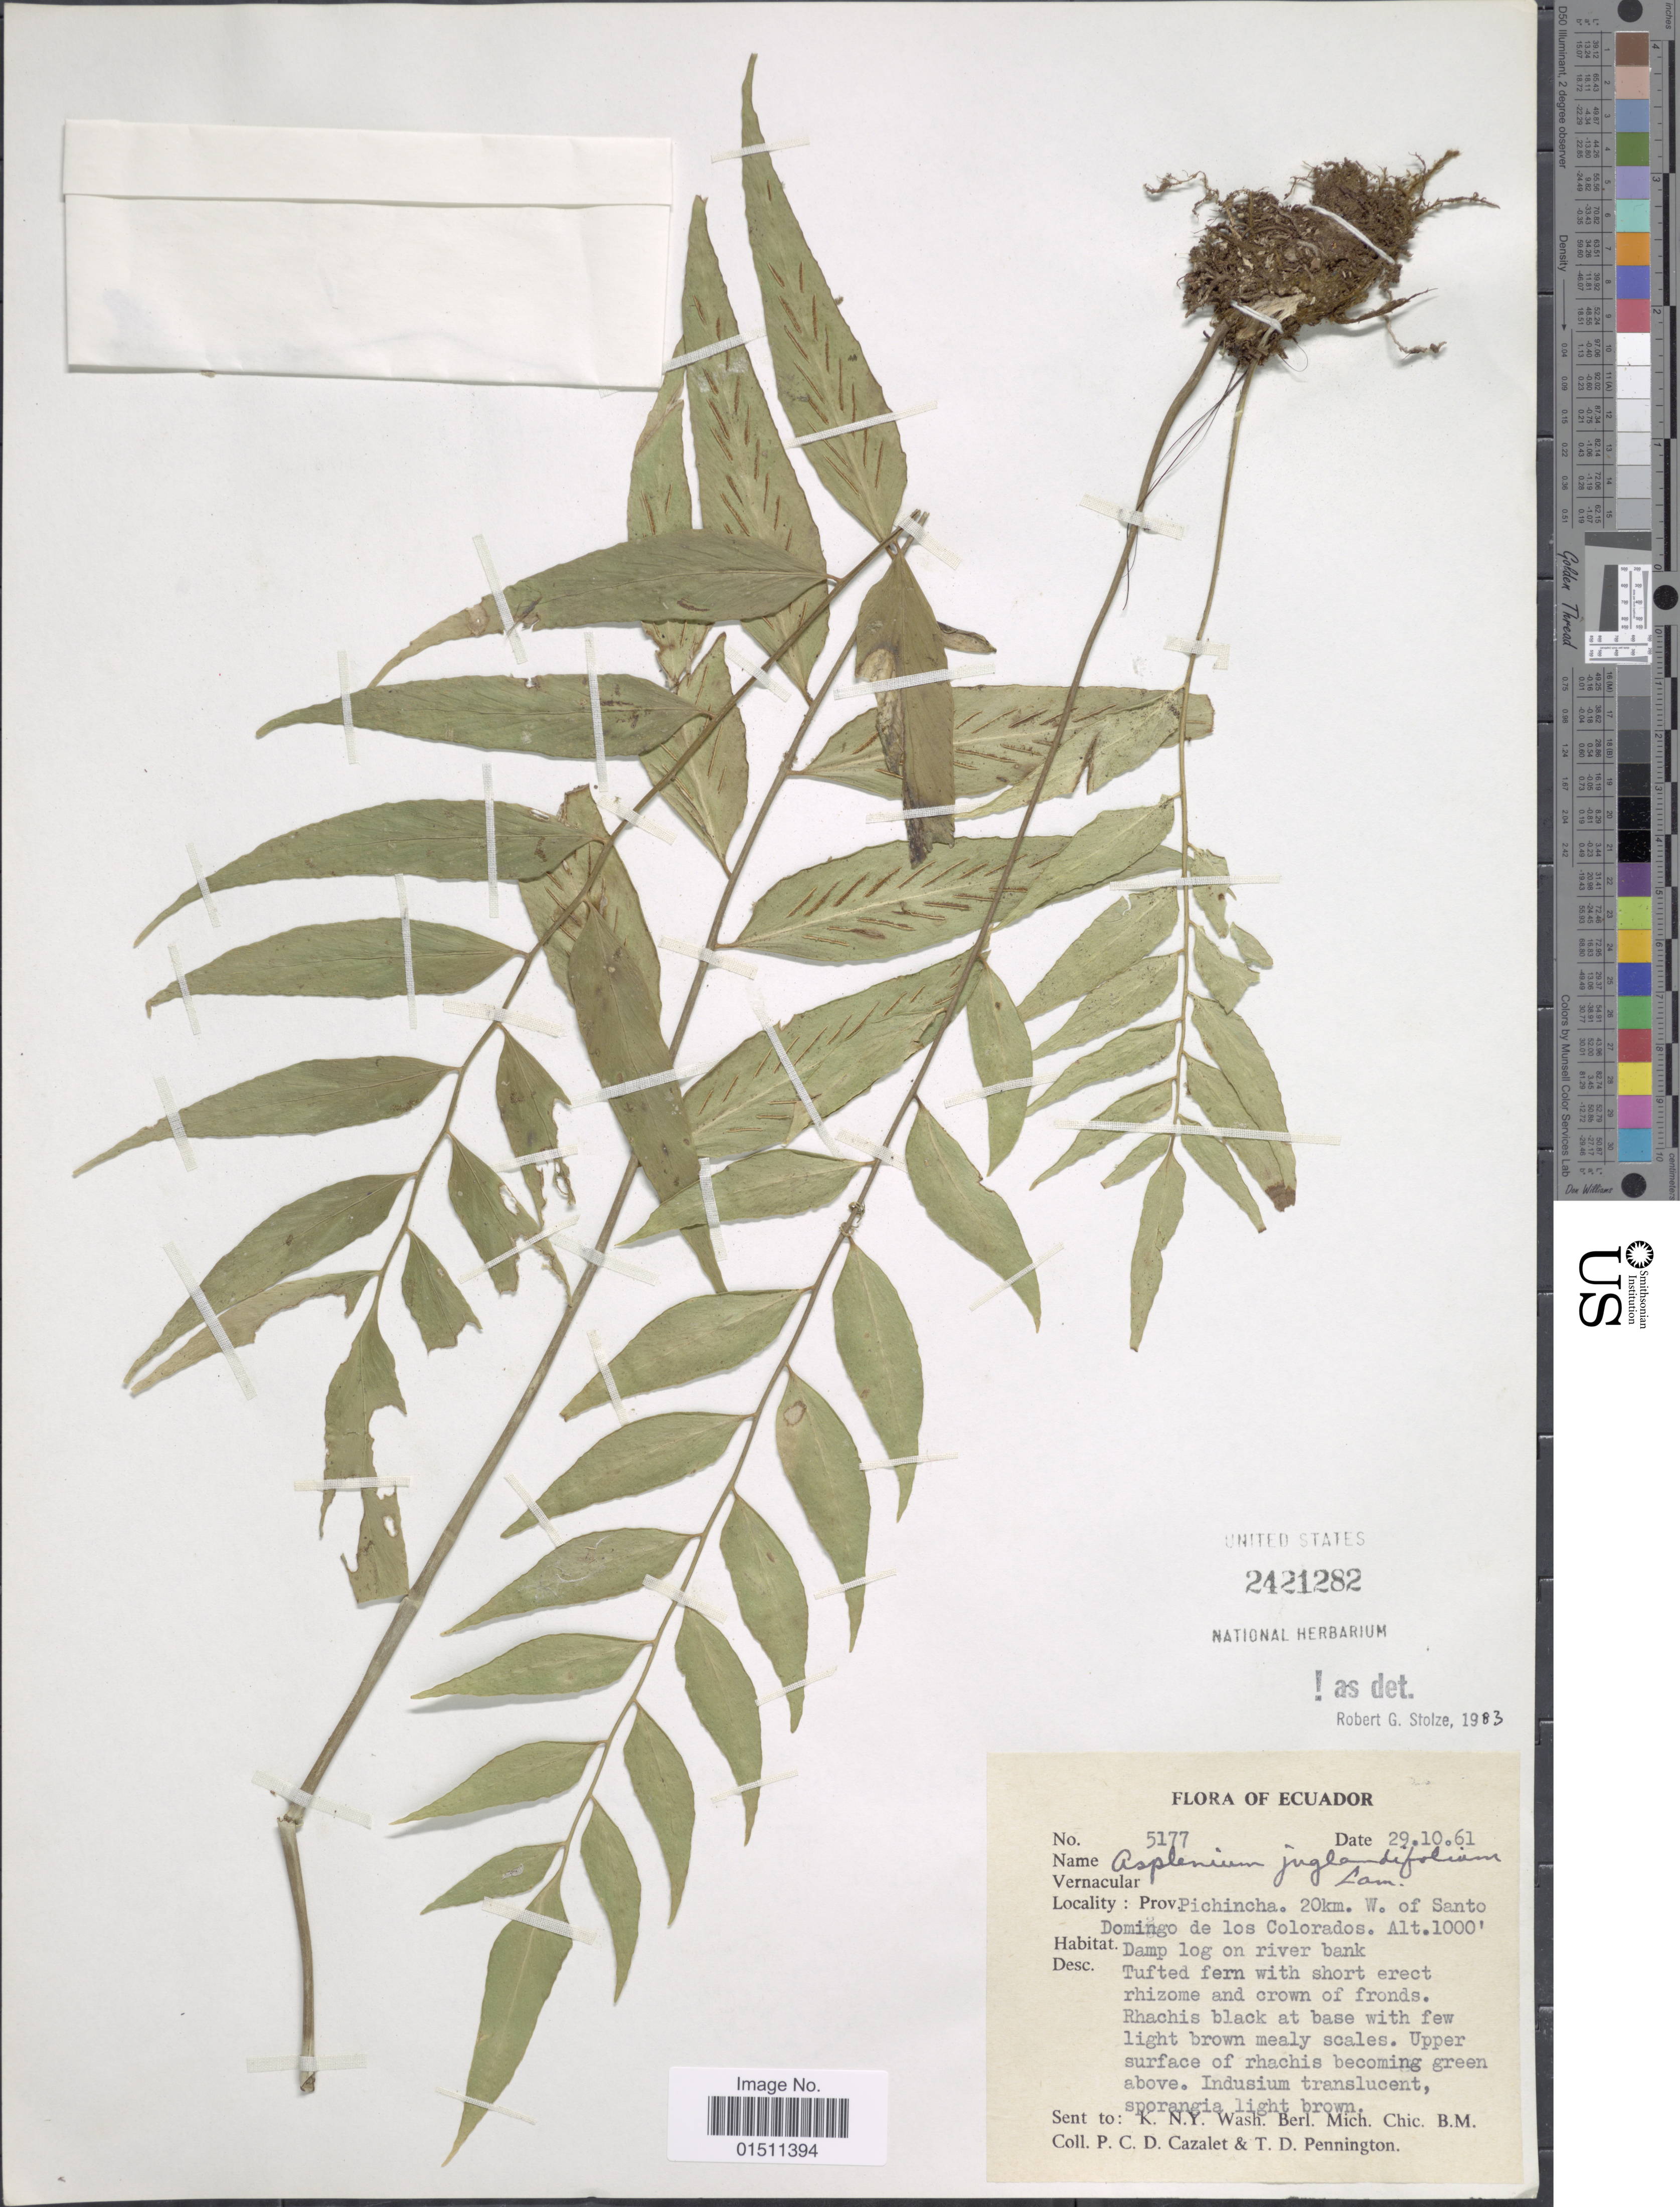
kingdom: Plantae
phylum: Tracheophyta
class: Polypodiopsida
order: Polypodiales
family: Aspleniaceae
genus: Asplenium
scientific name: Asplenium juglandifolium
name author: Lam.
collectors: P. C. D. Cazalet & T. D. Pennington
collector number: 5177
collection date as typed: Transcribed d/m/y: 29/10/61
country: Ecuador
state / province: Pichincha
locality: Ecuador, 20km. W. of Santo Domingo de los Colorados.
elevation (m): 305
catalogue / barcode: US 2421282